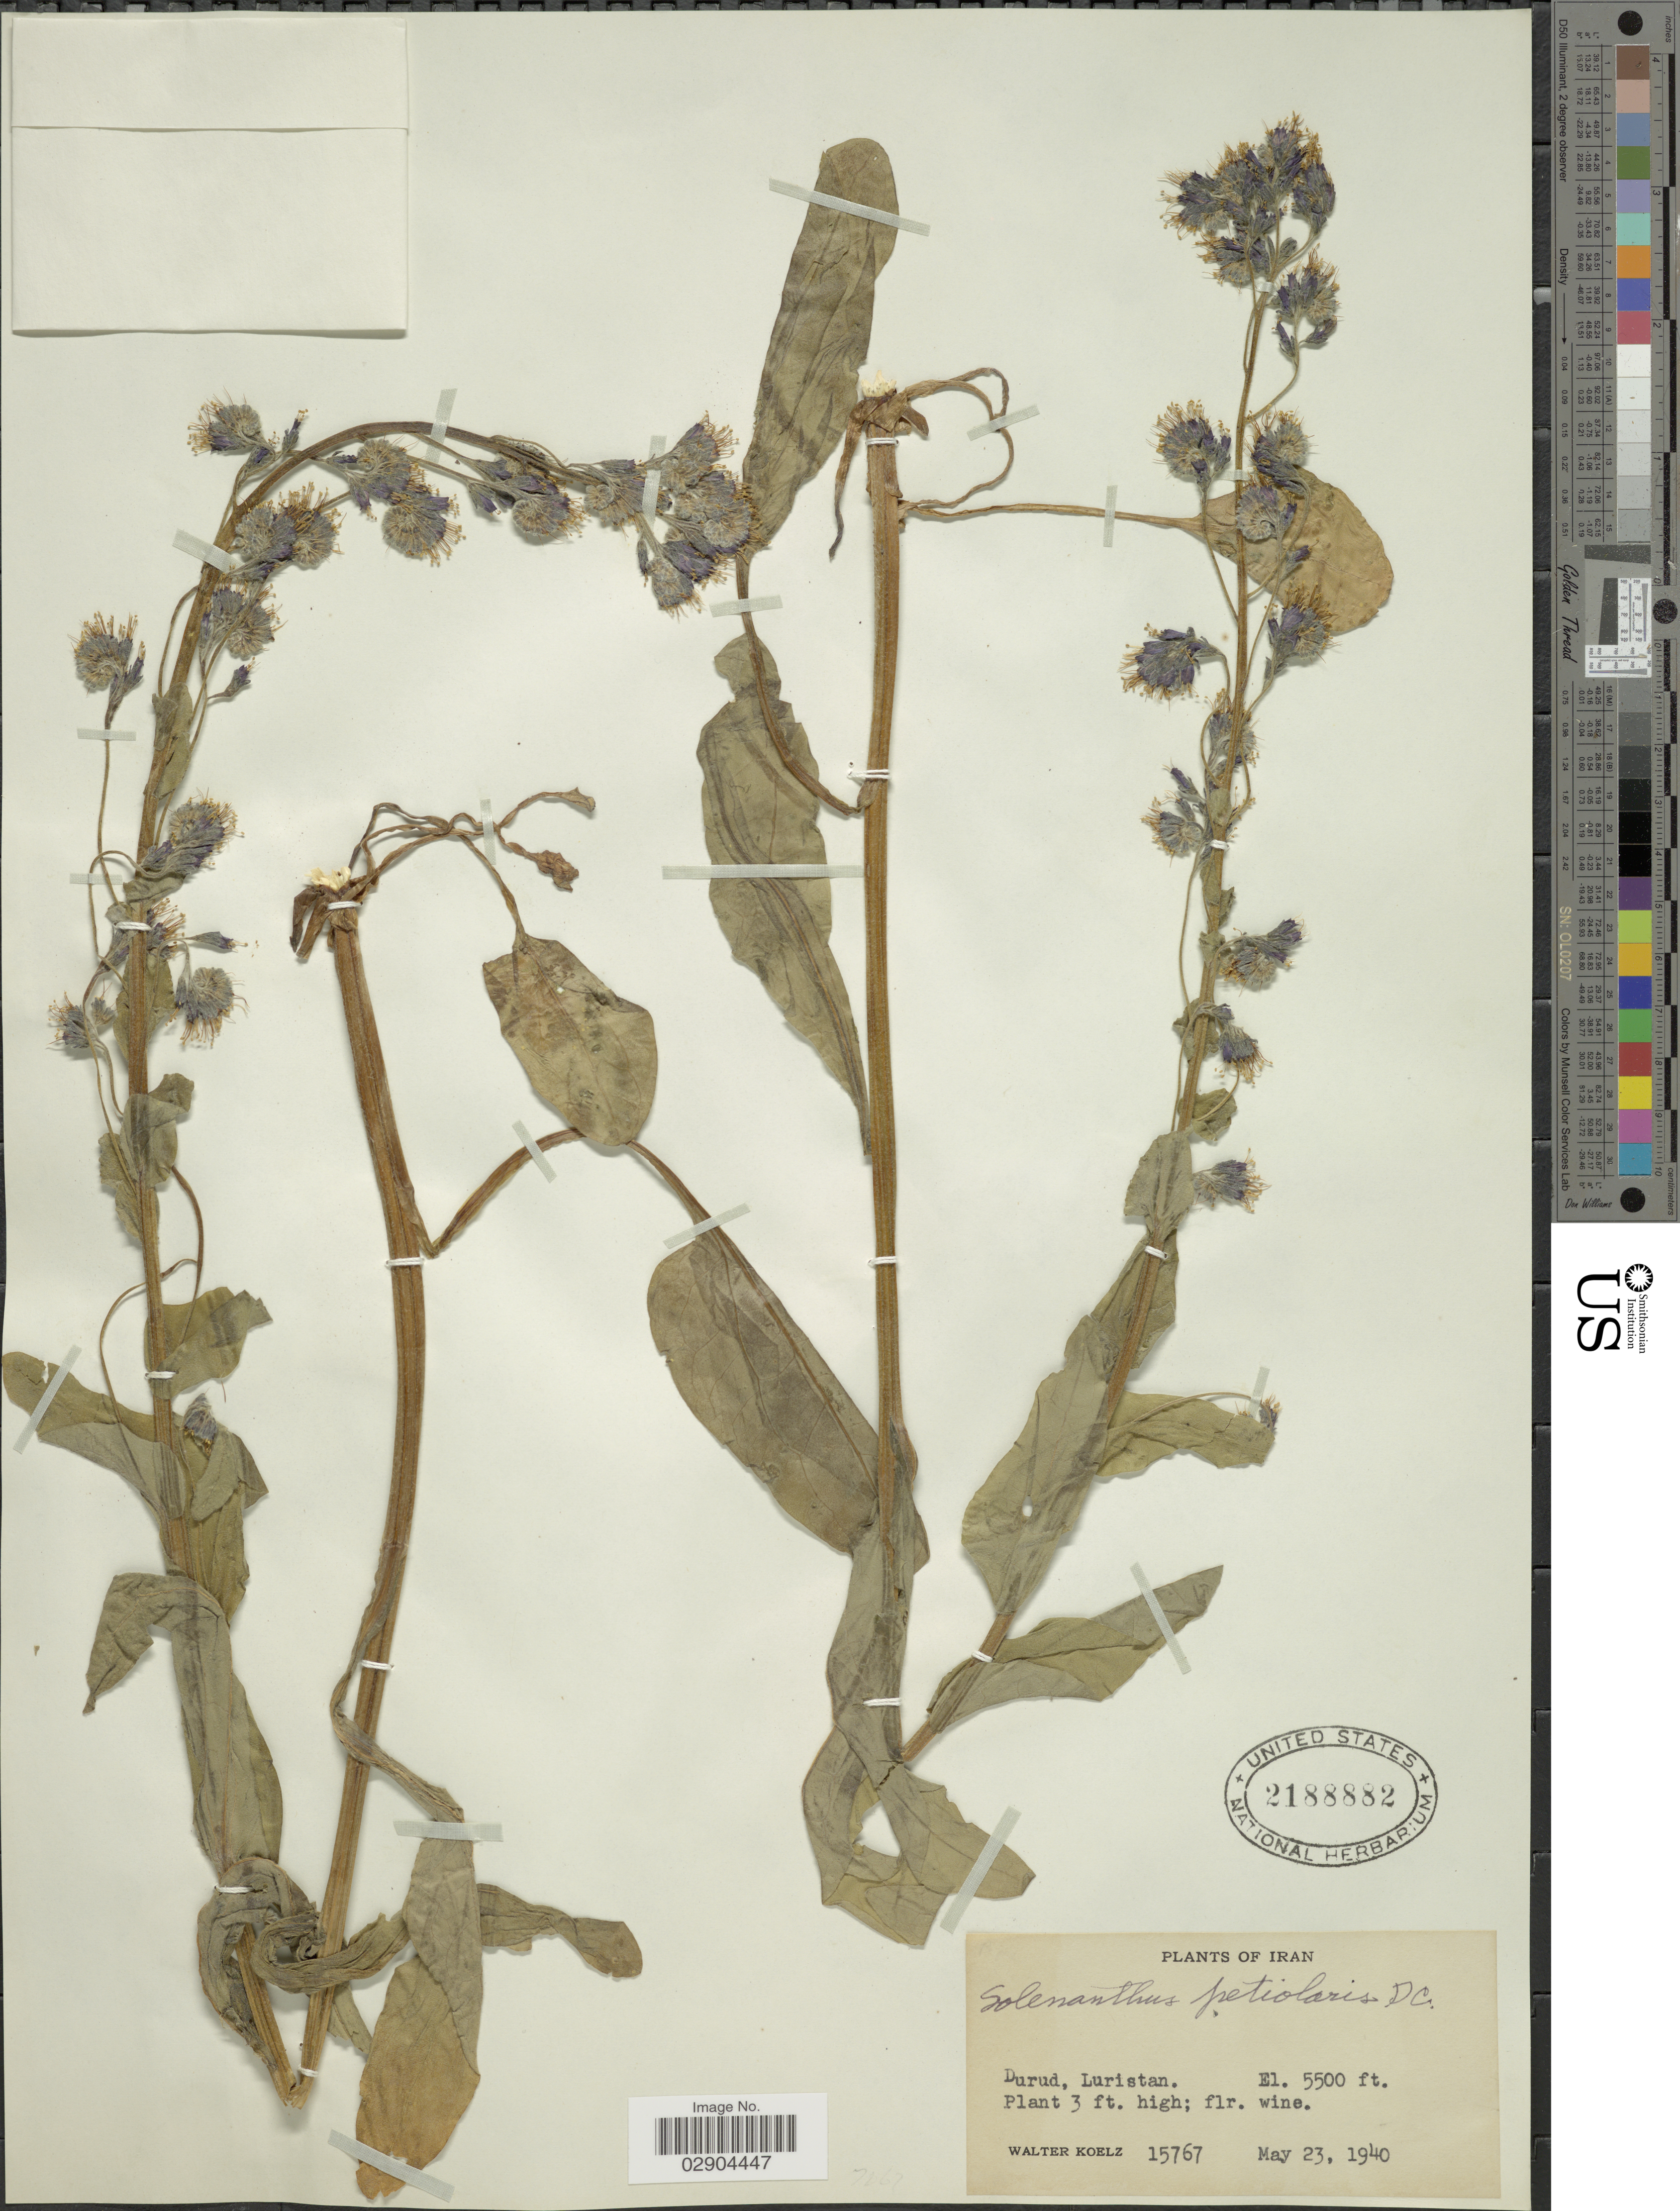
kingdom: Plantae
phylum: Tracheophyta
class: Magnoliopsida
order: Boraginales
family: Boraginaceae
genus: Solenanthus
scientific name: Solenanthus circinatus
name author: Ledeb.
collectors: W. N. Koelz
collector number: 15767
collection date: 1940-05-23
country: Iran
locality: Durud, Luristan.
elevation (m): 1676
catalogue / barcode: US 2188882